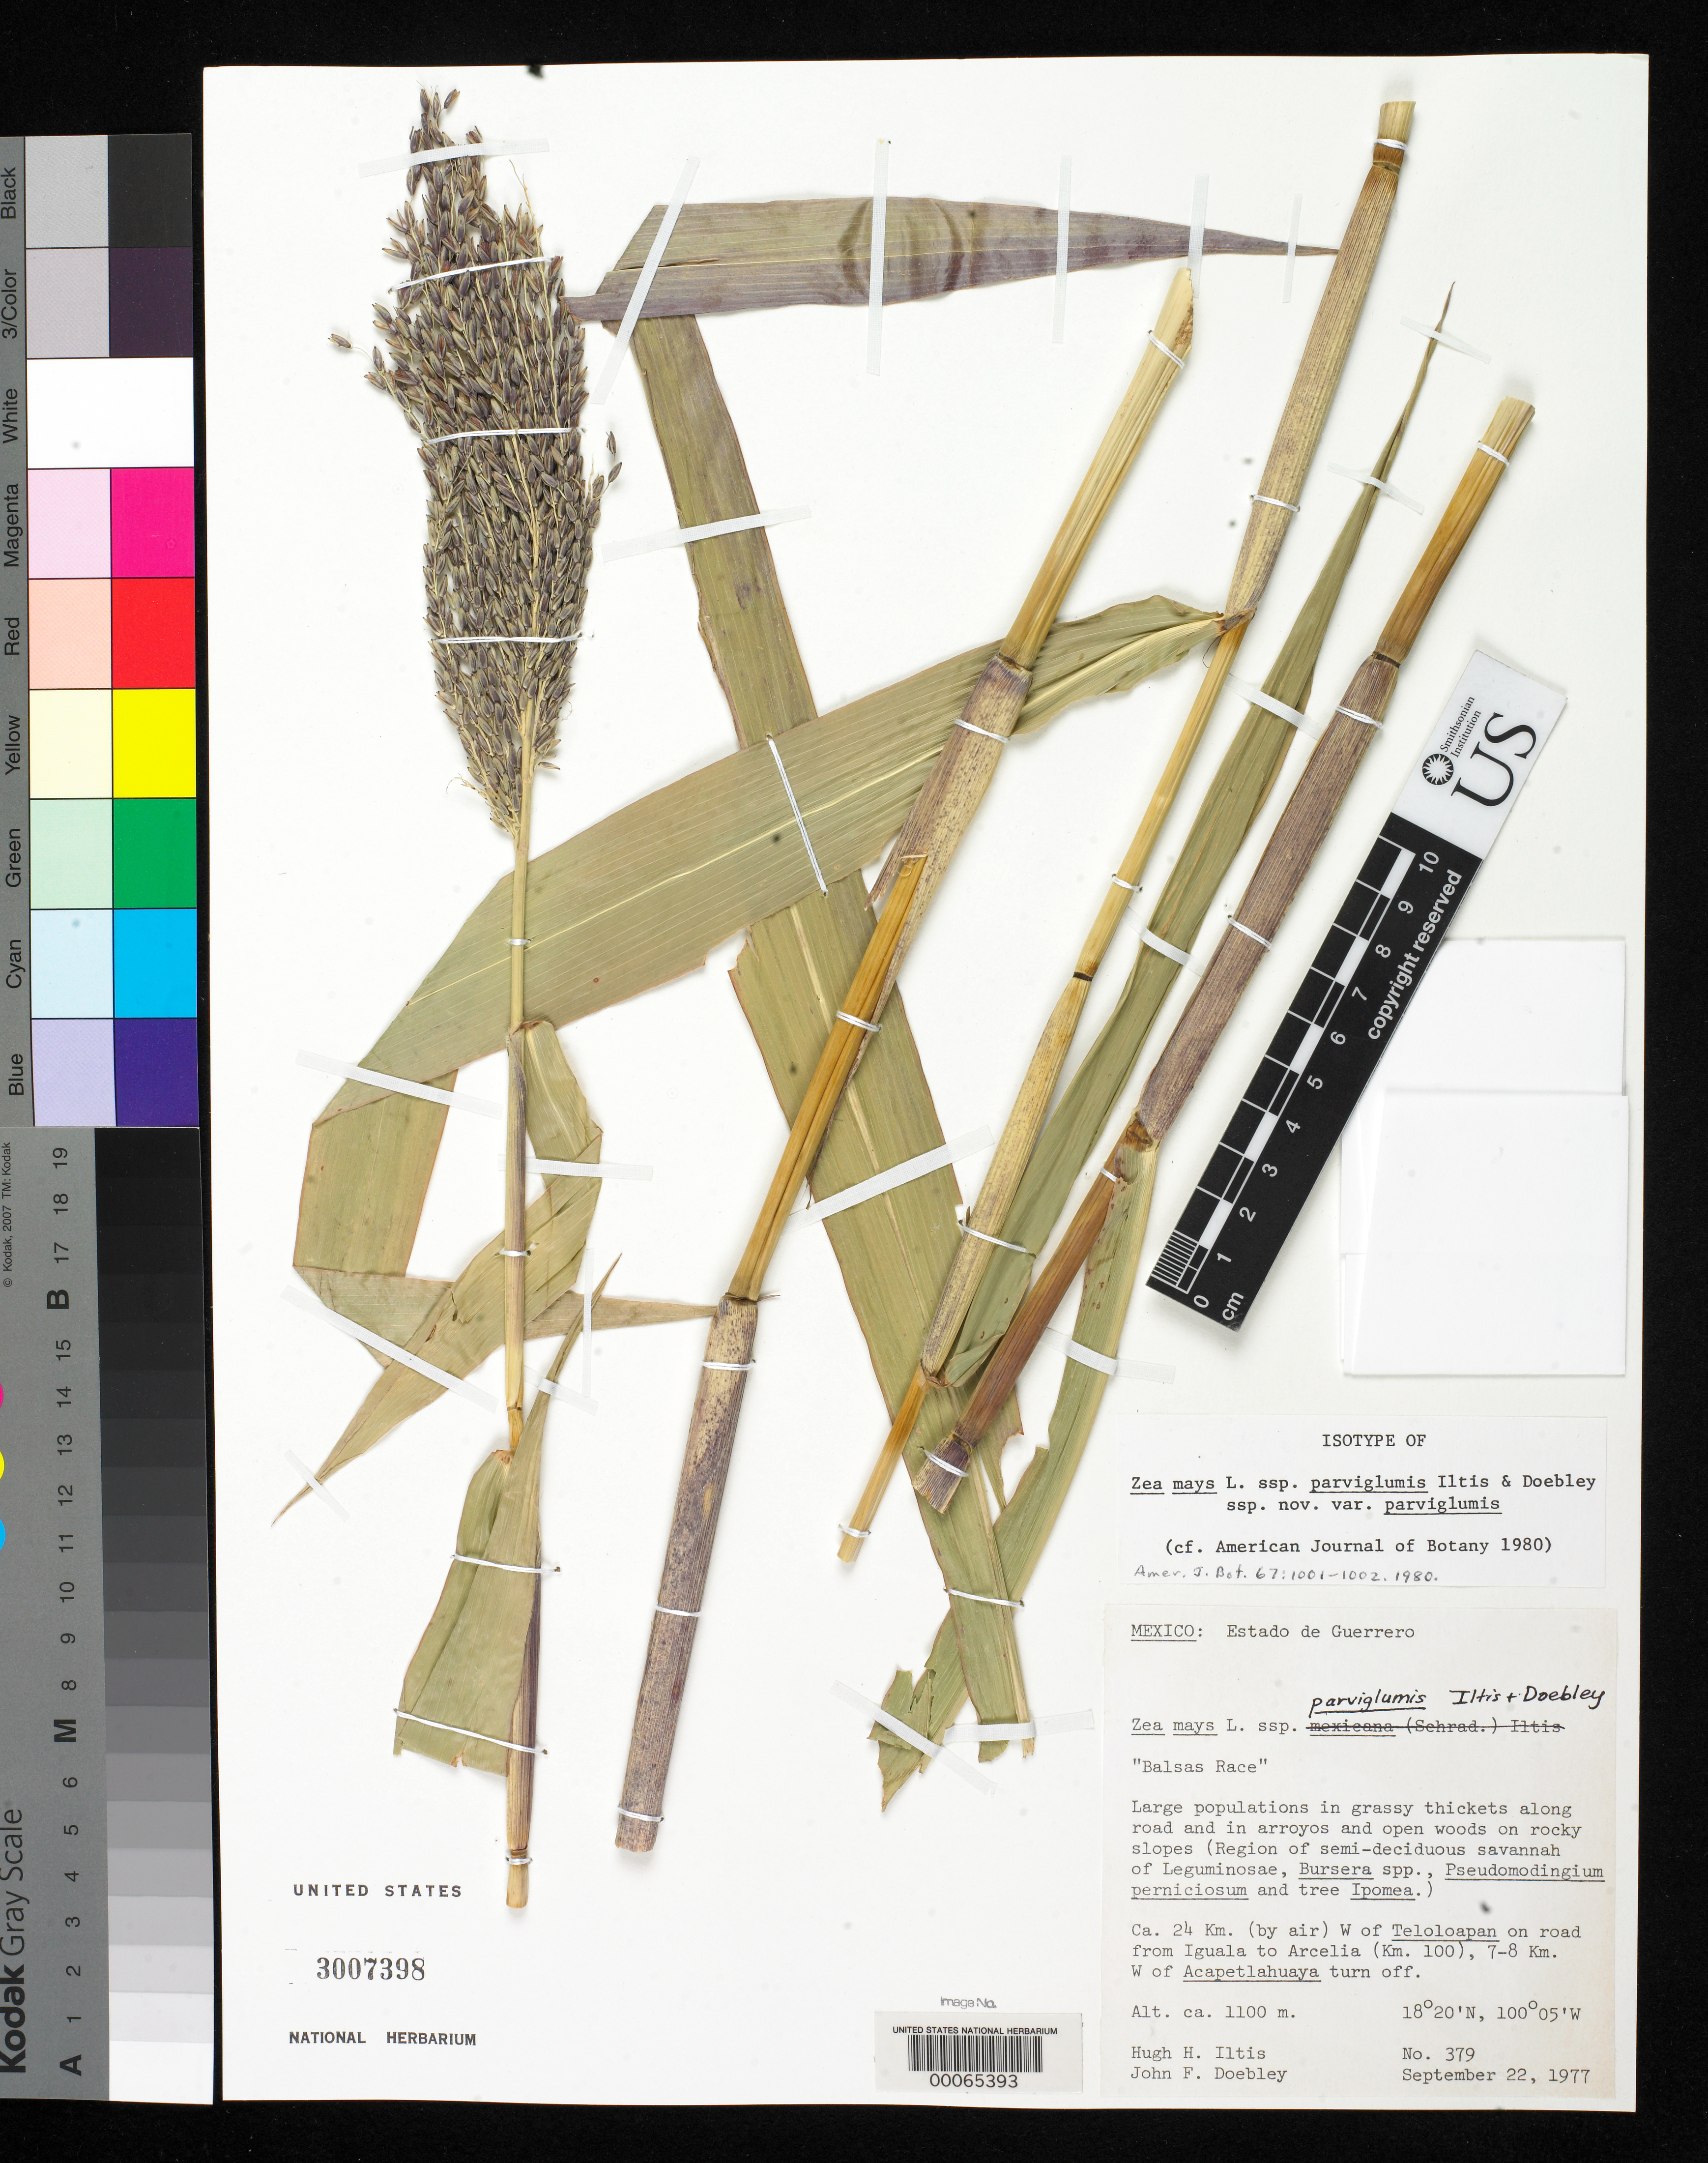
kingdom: Plantae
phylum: Tracheophyta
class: Liliopsida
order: Poales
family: Poaceae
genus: Zea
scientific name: Zea mays subsp. parviglumis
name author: Iltis & Doebley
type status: Isotype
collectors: H. H. Iltis & J. F. Doebley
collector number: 379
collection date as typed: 22 Sep 1977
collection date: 1977-09-22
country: Mexico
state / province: Guerrero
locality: Ca 24 km (by air) W of Teloloapan on road from Iguala to Arcelia 7-8 km W of Acapetlahuaya turn off.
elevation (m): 1100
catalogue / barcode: US 3007398